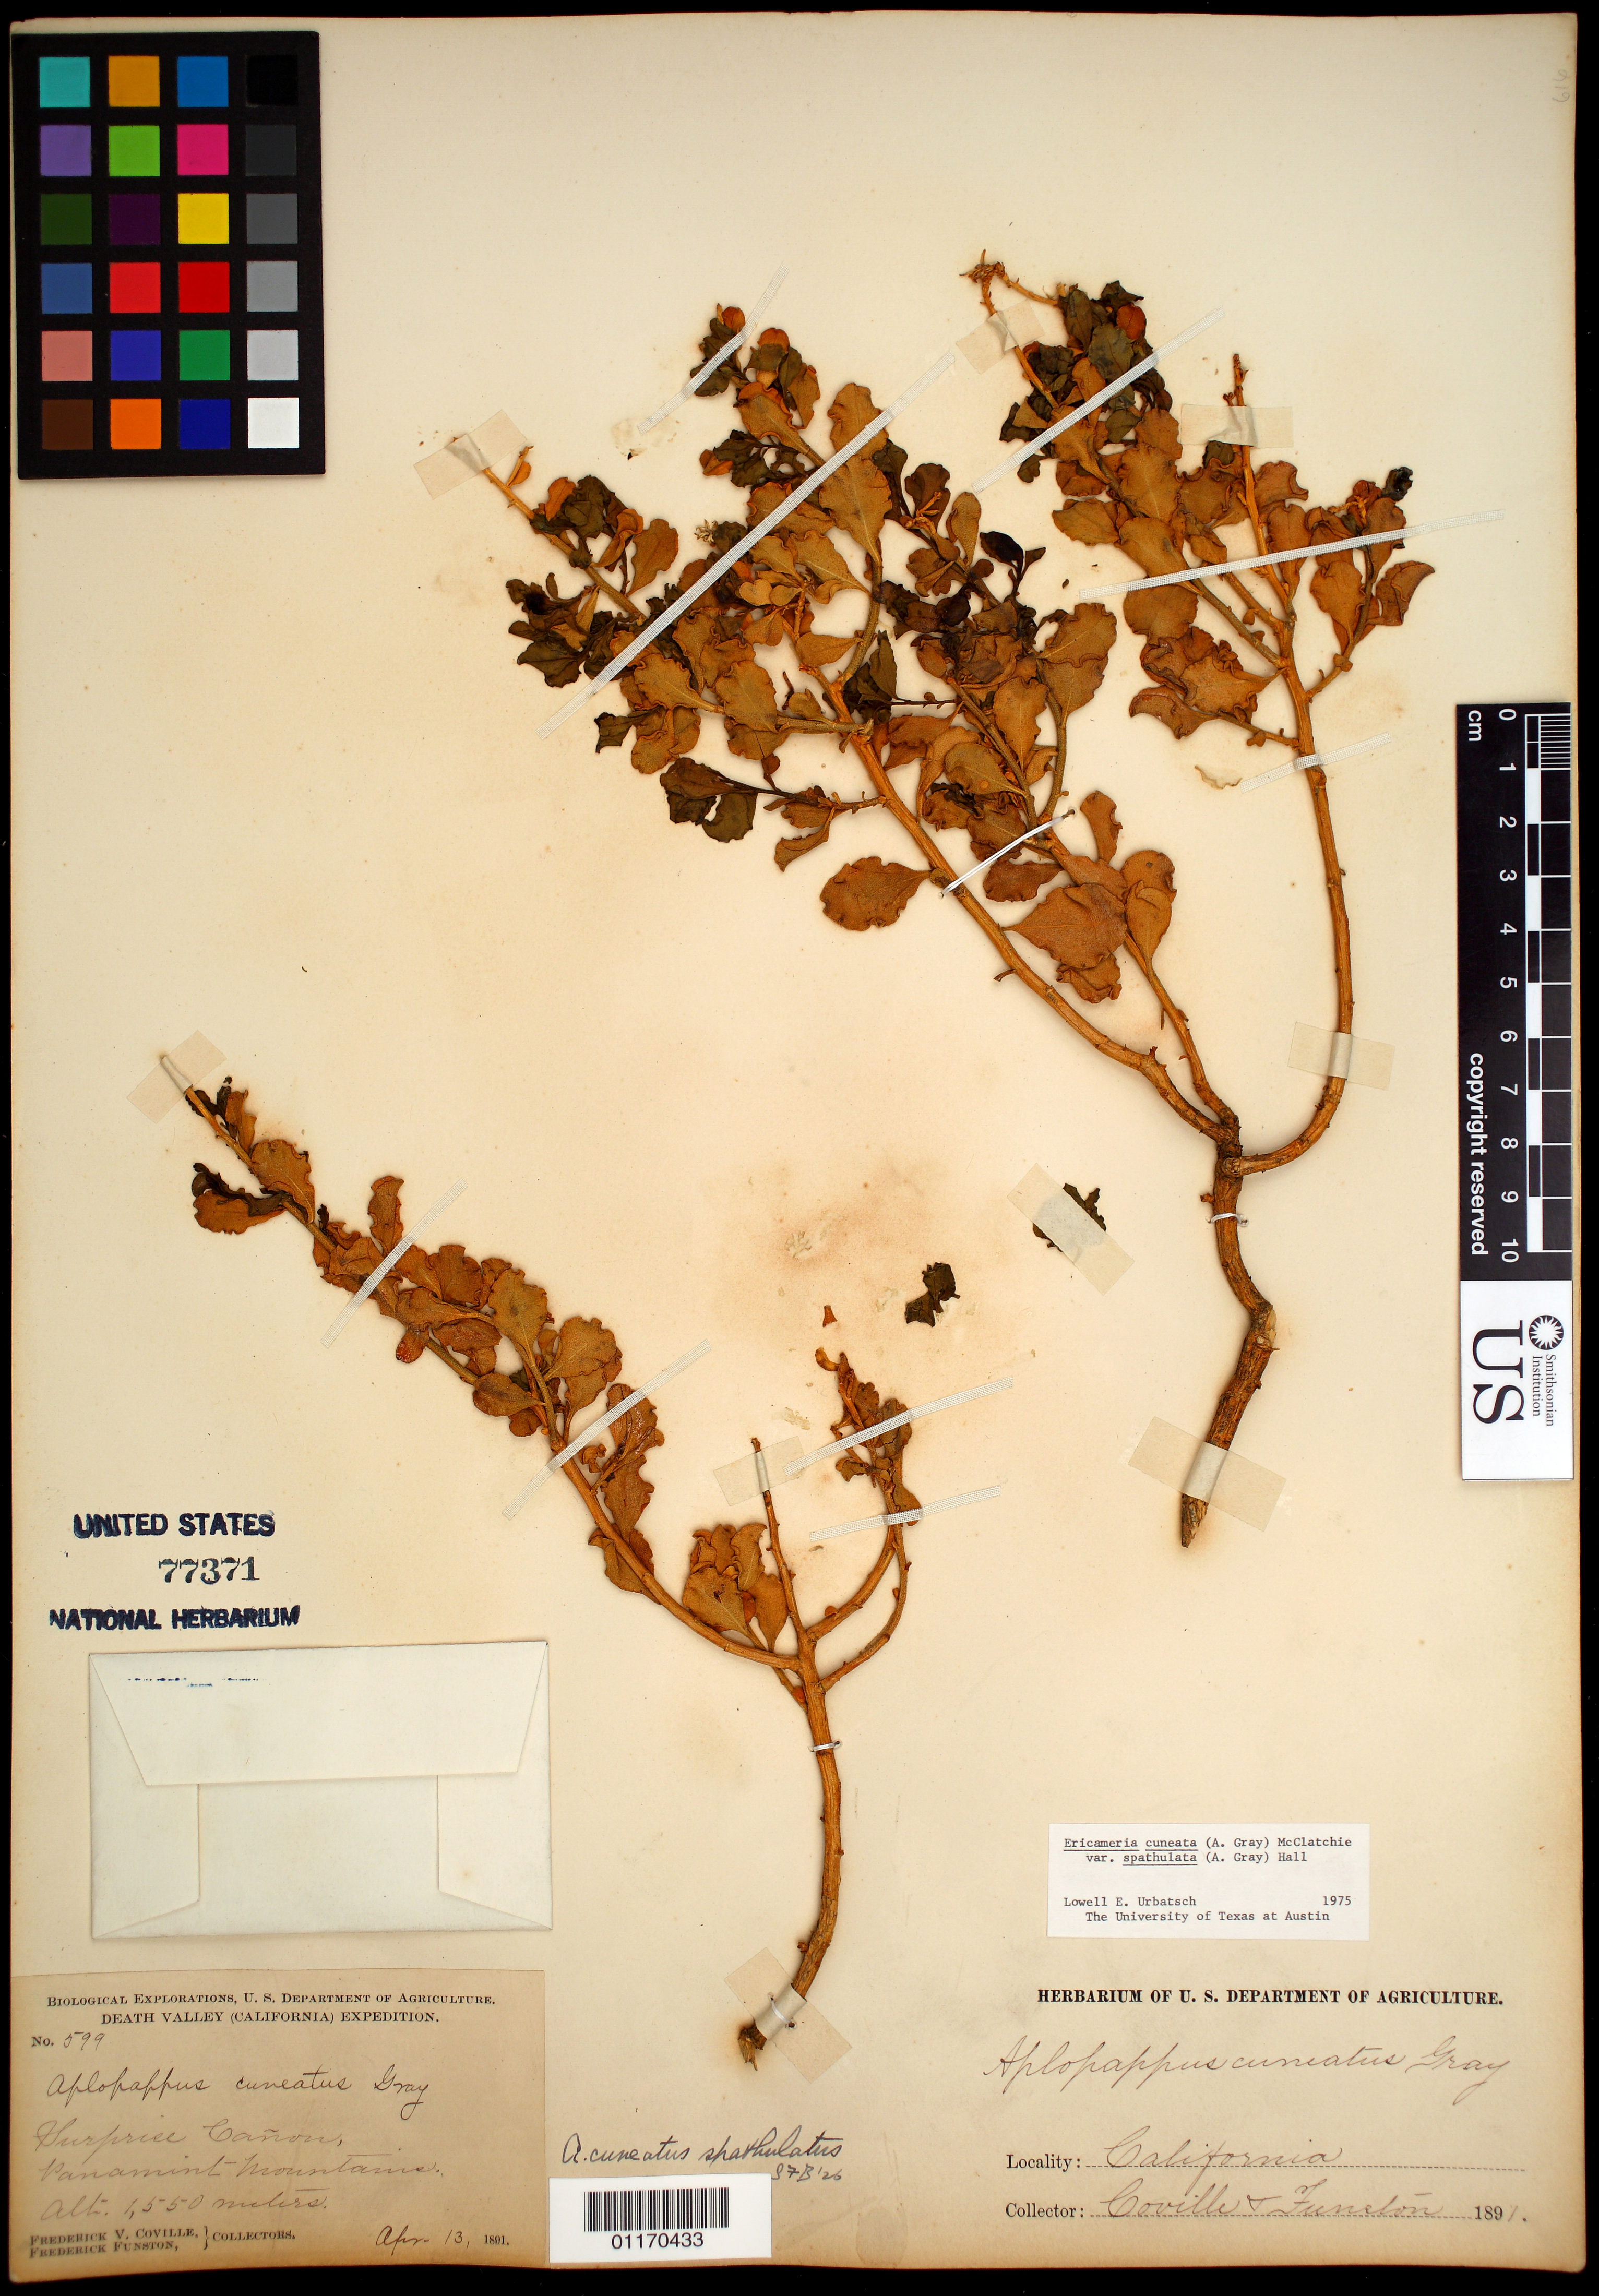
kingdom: Plantae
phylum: Tracheophyta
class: Magnoliopsida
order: Asterales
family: Asteraceae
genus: Ericameria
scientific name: Ericameria cuneata var. spathulata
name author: (A. Gray) H.M. Hall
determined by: Urbatsch, L. E., (TEX), University of Texas Austin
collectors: F. V. Coville & F. Funston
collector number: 599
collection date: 1891-04-13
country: United States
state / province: California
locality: Surprise Canyon, Panamint Mountains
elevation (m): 1550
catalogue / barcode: US 77371